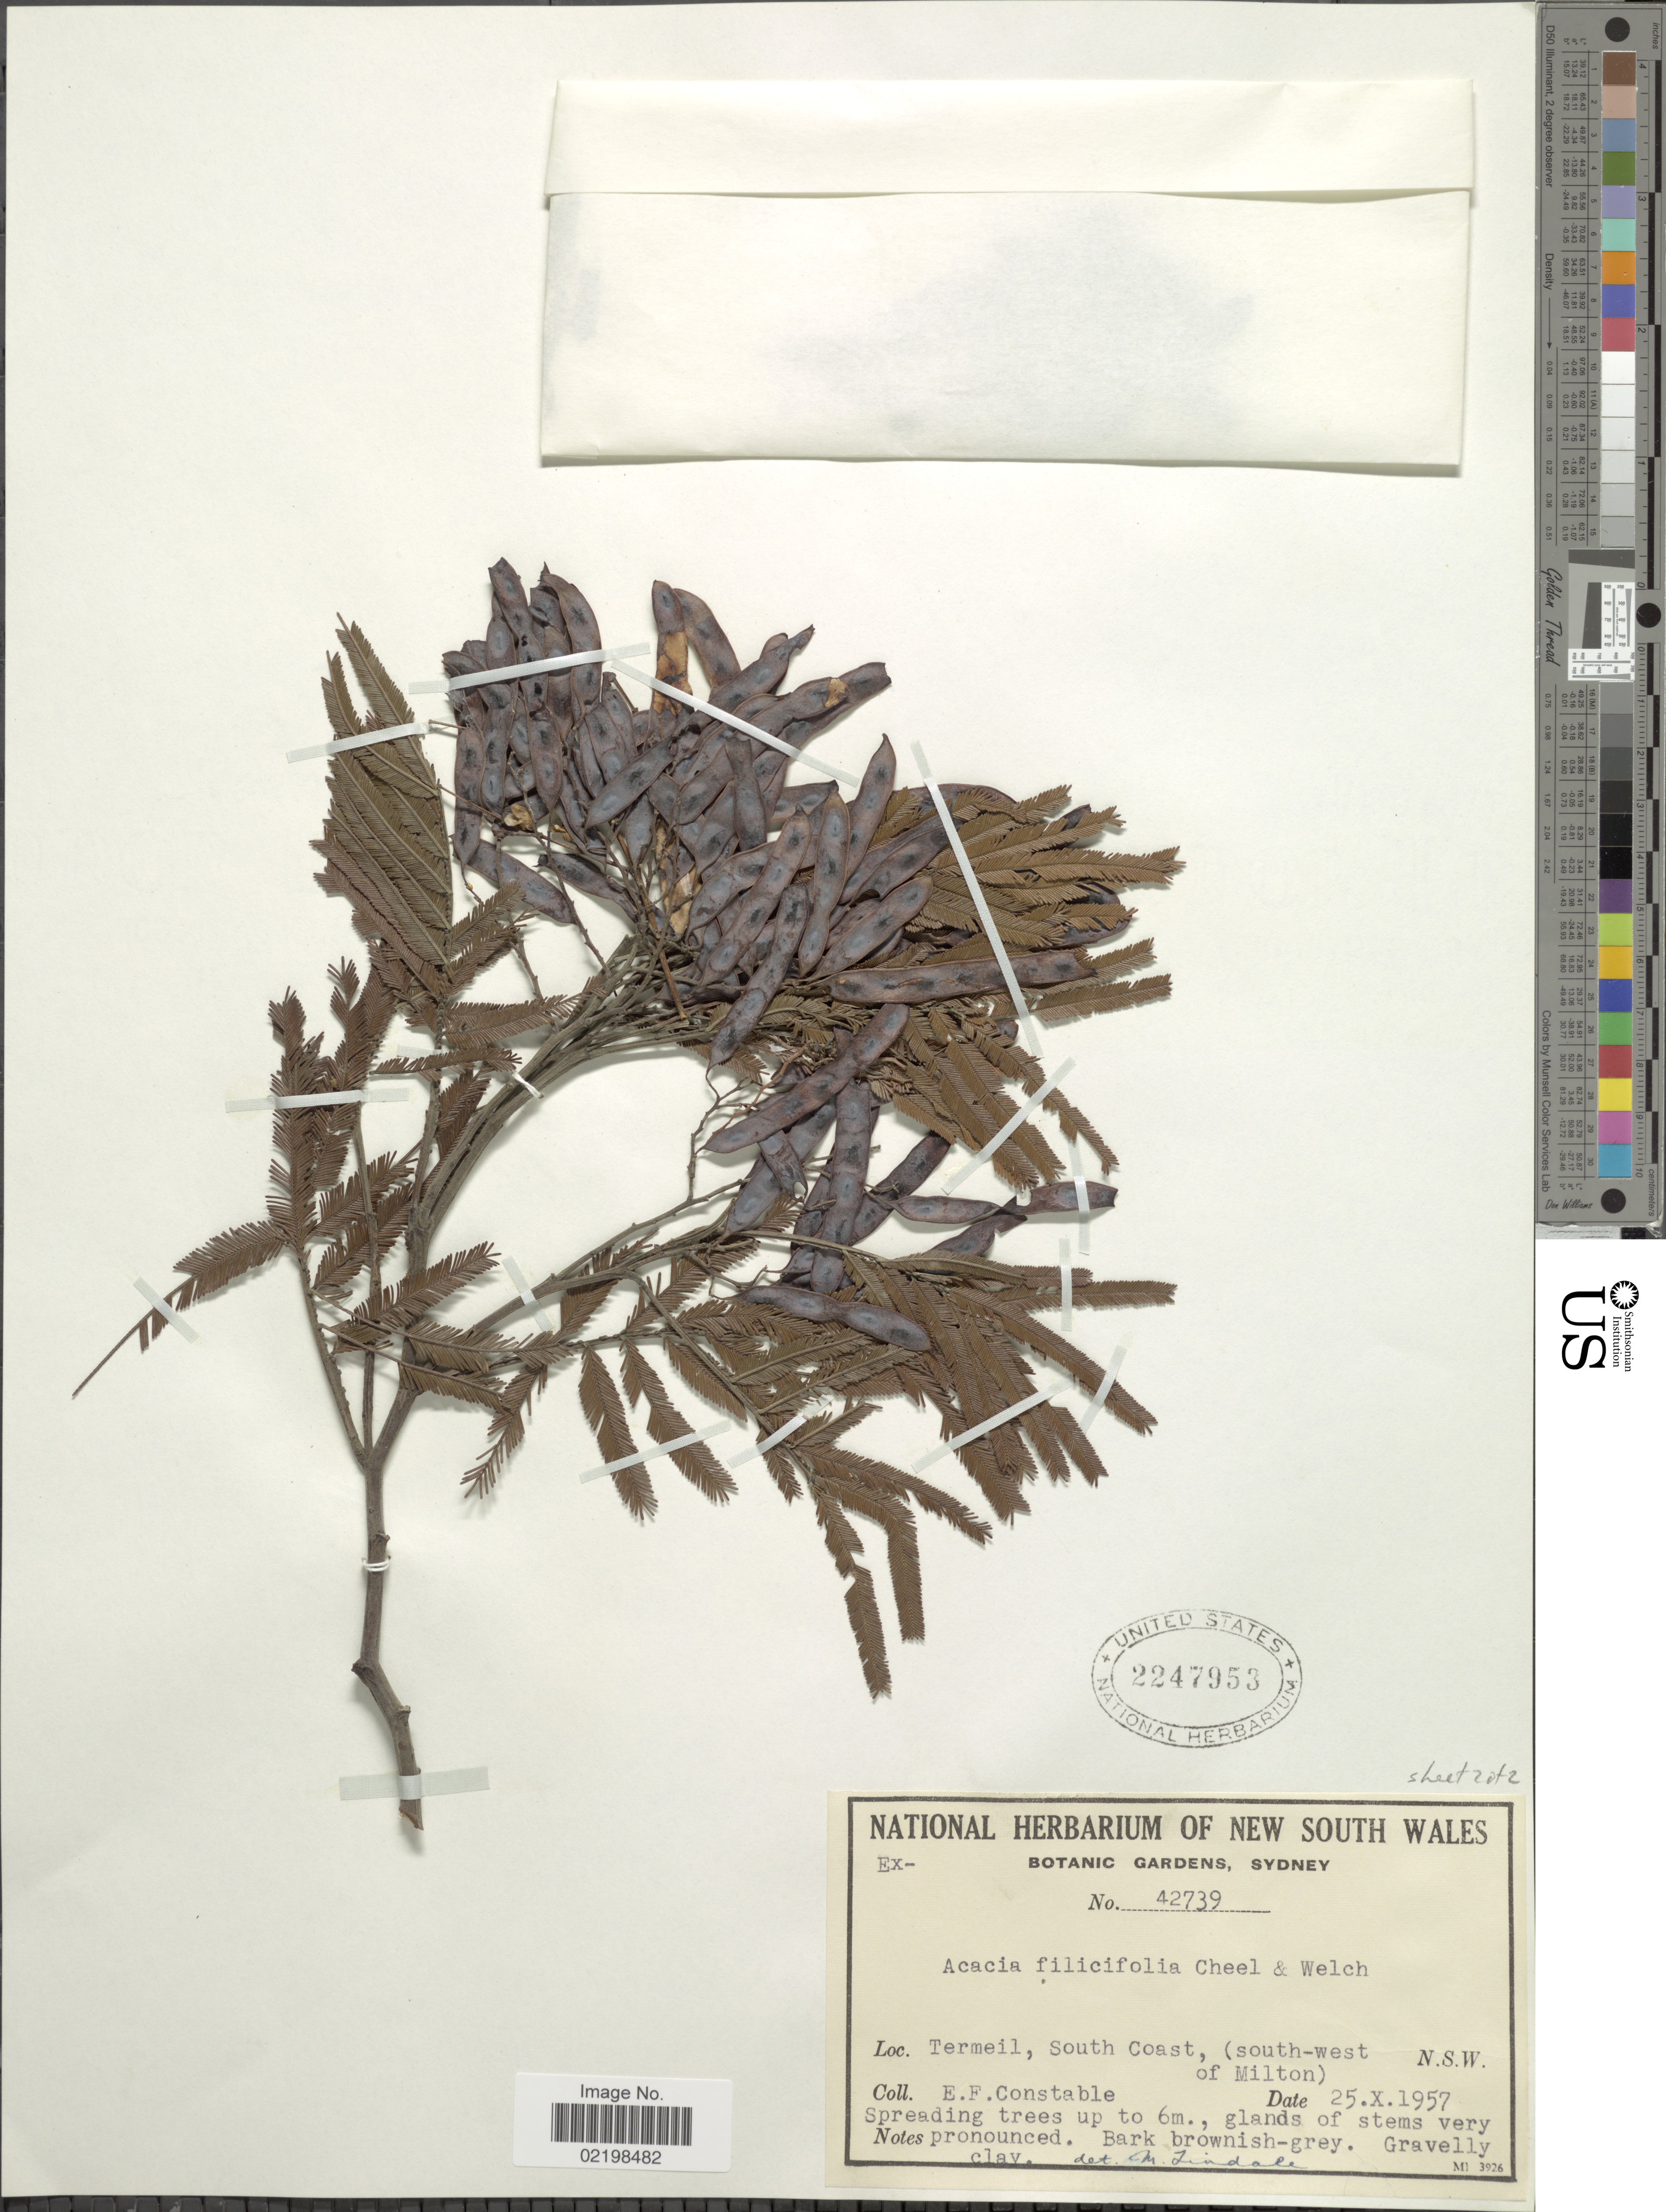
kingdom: Plantae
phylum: Tracheophyta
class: Magnoliopsida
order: Fabales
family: Fabaceae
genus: Acacia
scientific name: Acacia filicifolia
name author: Cheel & M.B. Welch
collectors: E. F. Constable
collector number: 42739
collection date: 1957-10-25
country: Australia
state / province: New South Wales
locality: Termeil, South Coast, (south-west of Milton), N.S.W.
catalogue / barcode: US 2247953